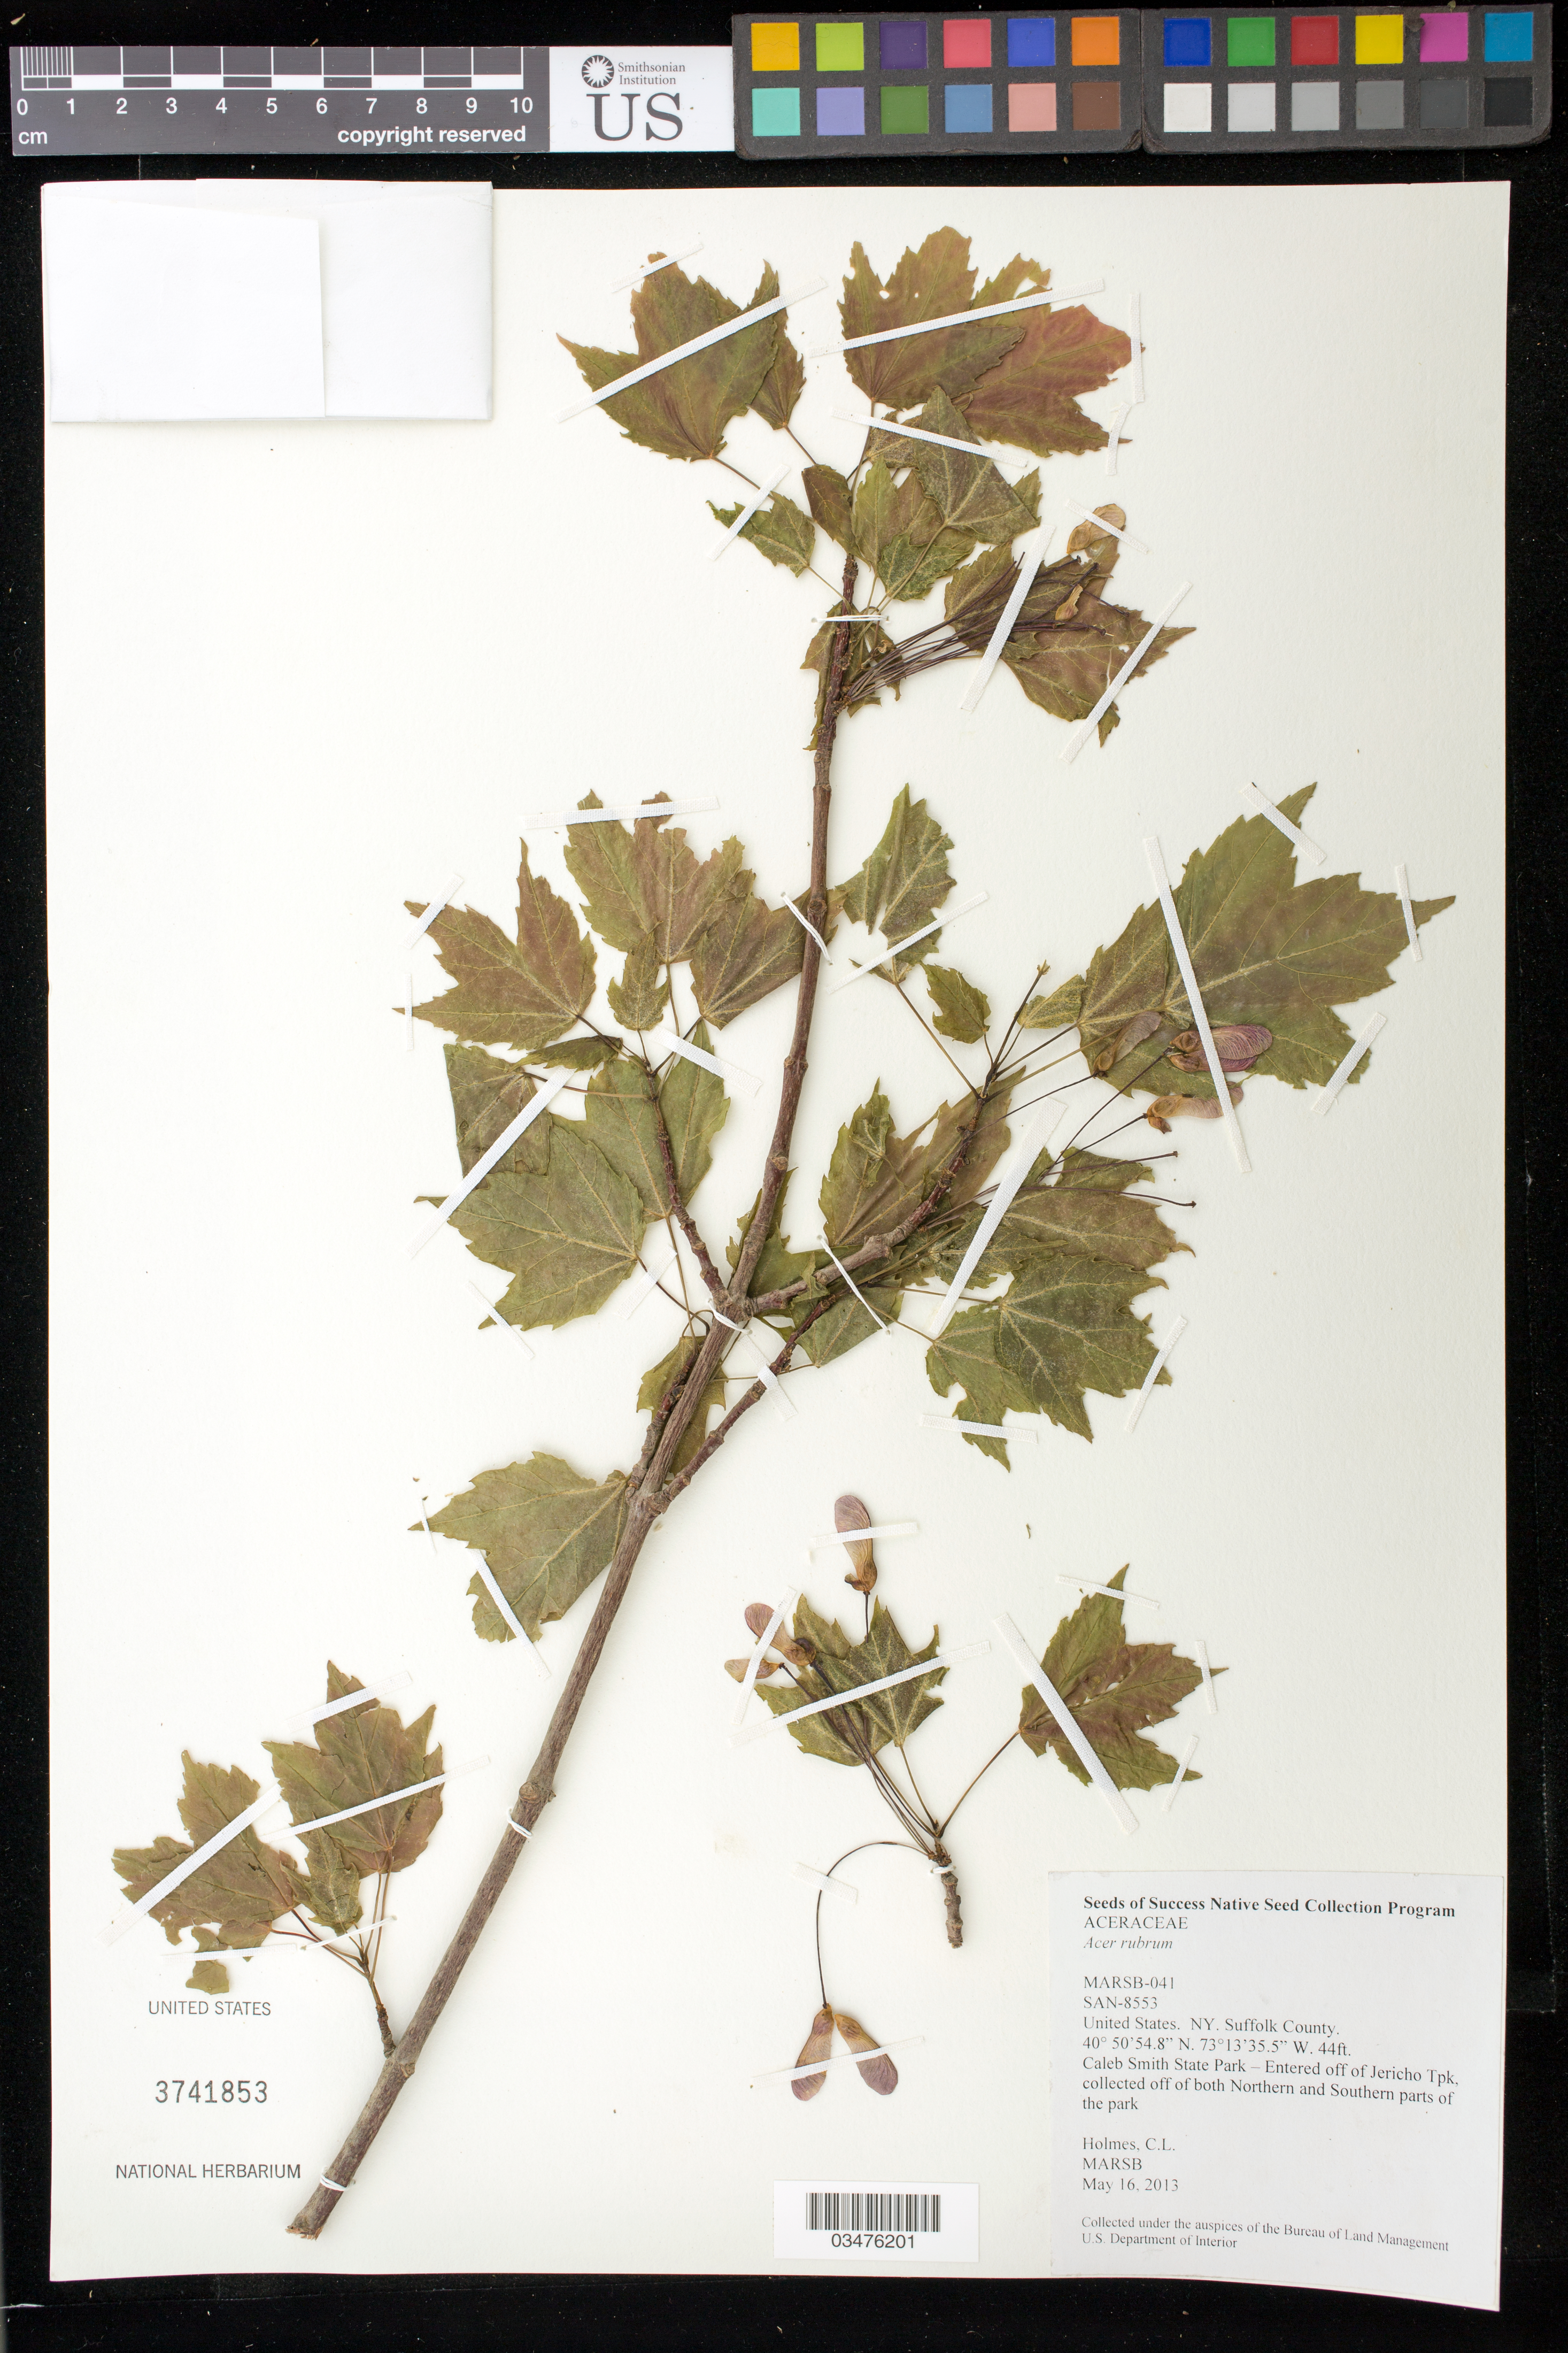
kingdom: Plantae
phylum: Tracheophyta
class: Magnoliopsida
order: Sapindales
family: Sapindaceae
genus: Acer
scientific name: Acer rubrum f. breviramusculum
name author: Vict.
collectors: C. Holmes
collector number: MARSB-041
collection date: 2013-05-16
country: United States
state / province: New York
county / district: Suffolk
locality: Caleb Smith State Park-N and S parts of the park, entered off of Jericho Tpk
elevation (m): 13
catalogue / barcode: US 3741853